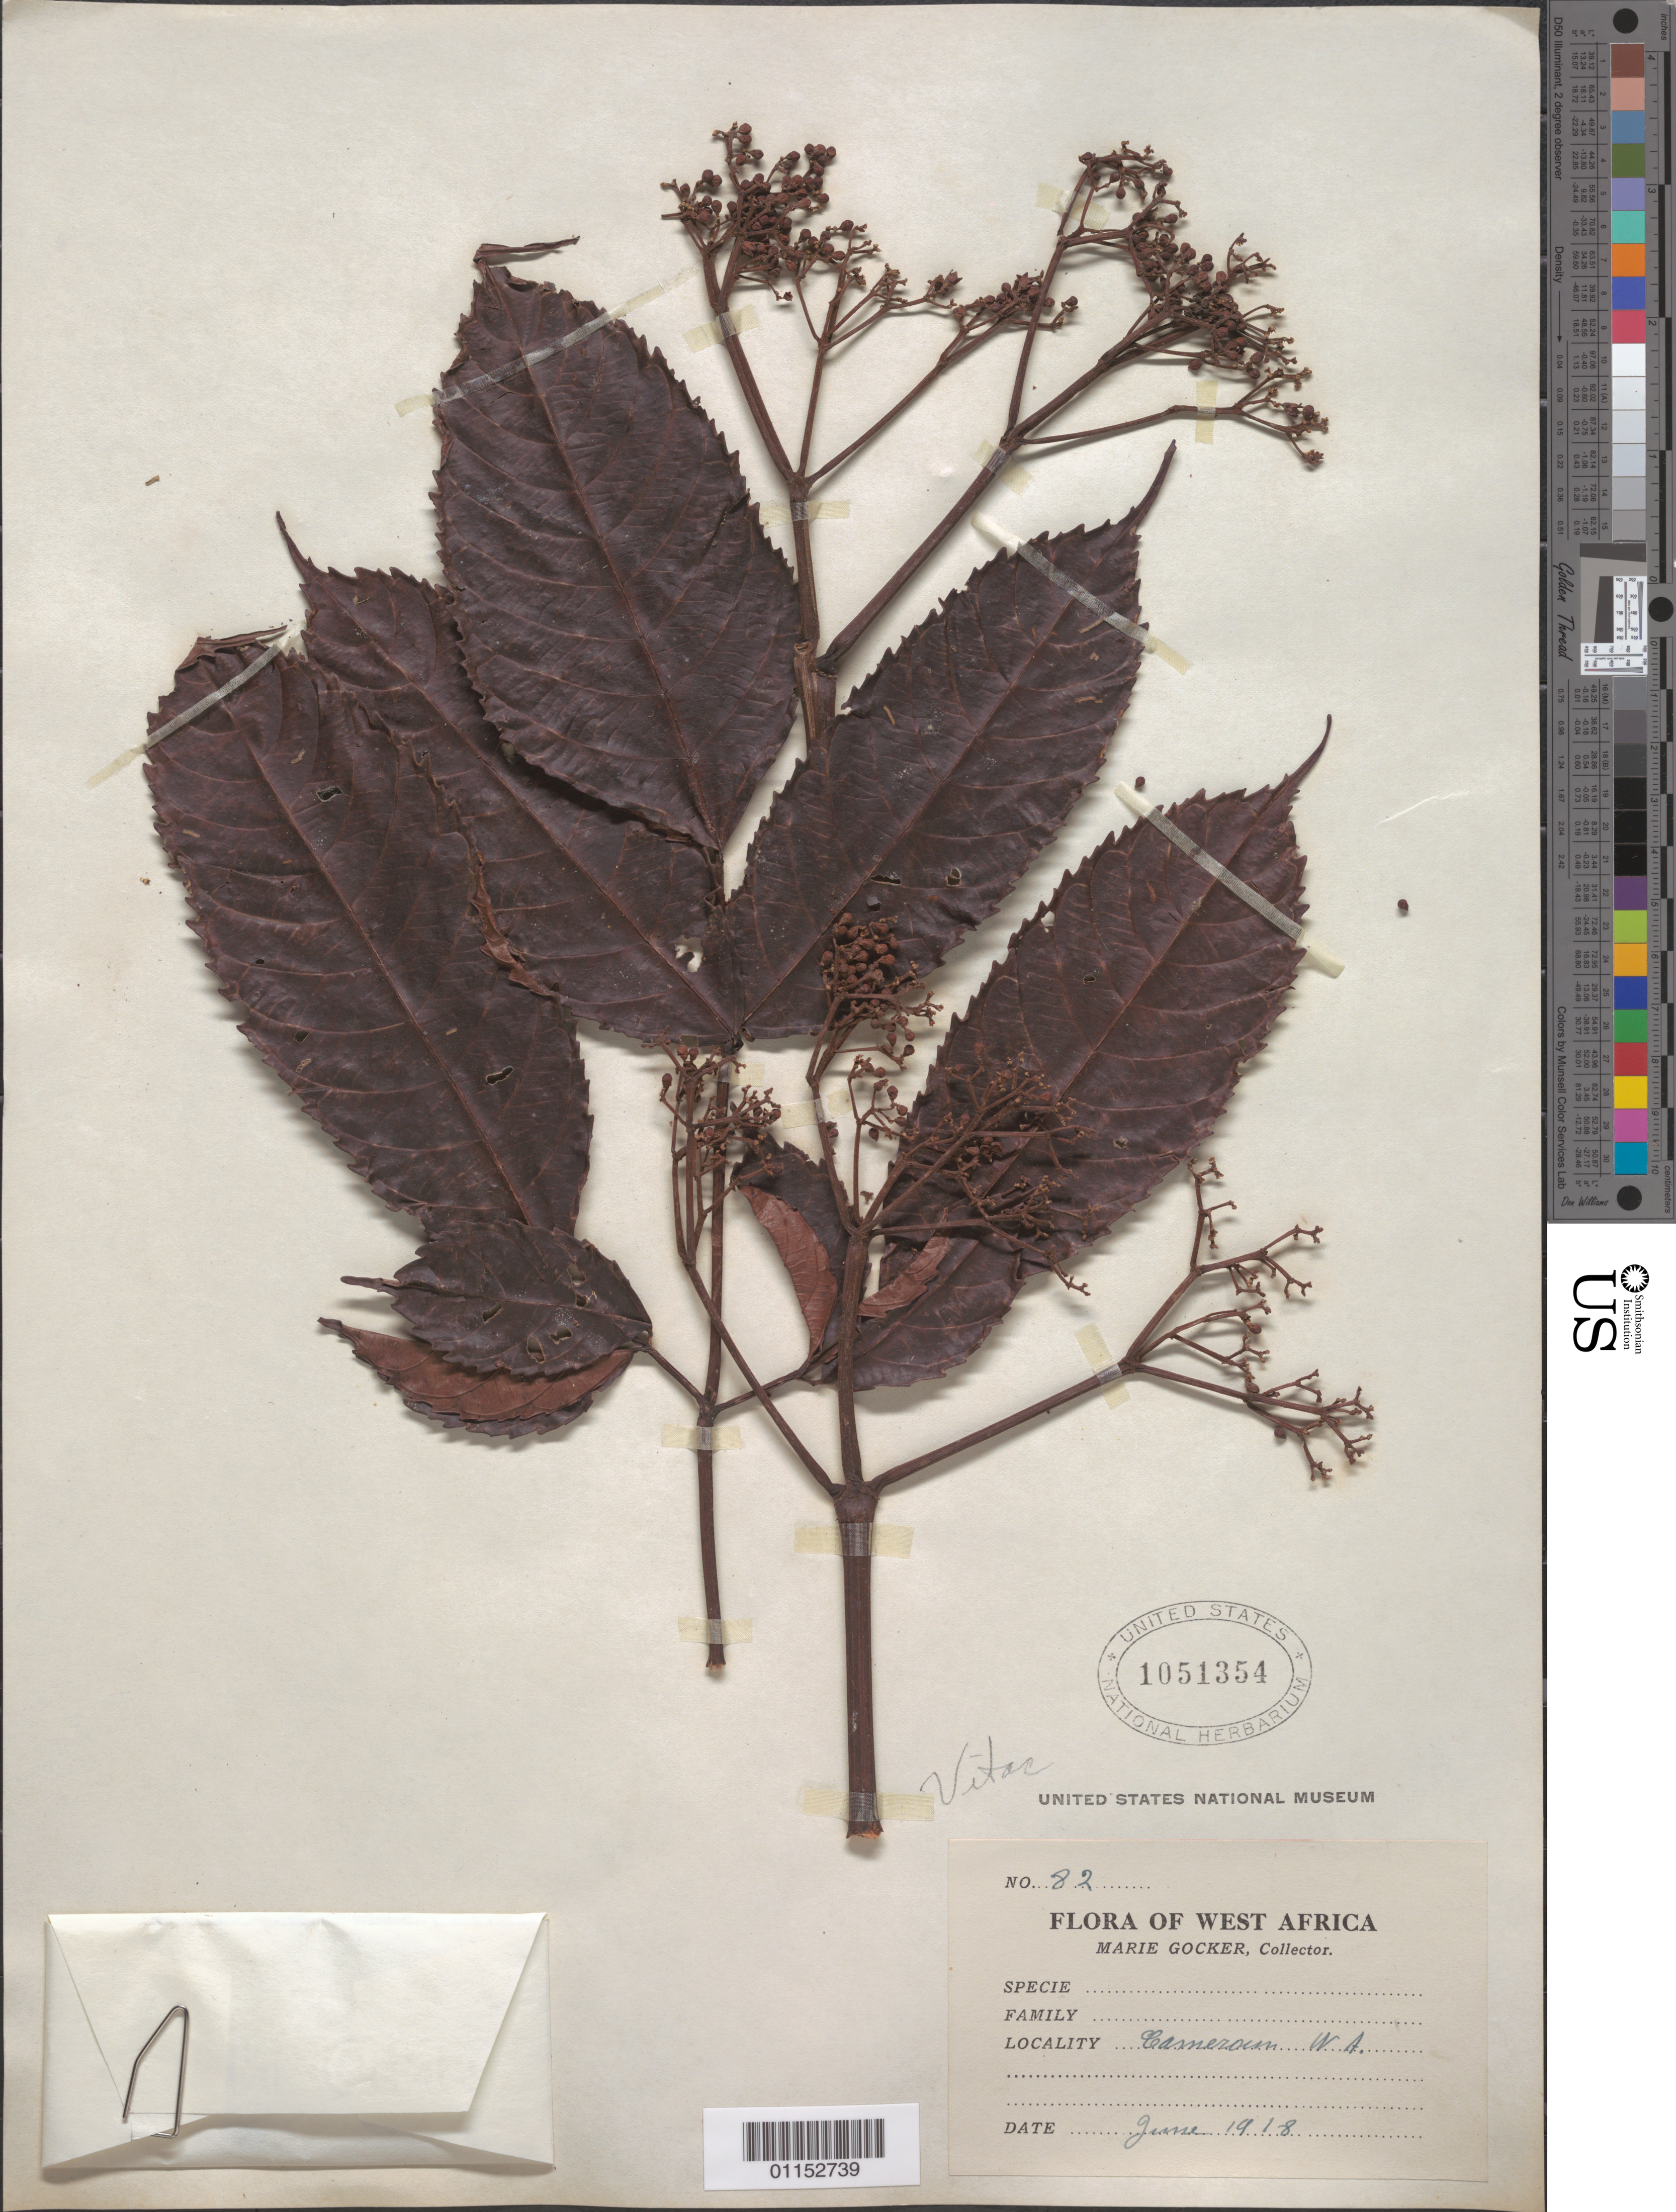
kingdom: Plantae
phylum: Tracheophyta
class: Magnoliopsida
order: Vitales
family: Vitaceae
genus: Leea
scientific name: Leea sp.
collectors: M. Gocker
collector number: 82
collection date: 1918-06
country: Cameroon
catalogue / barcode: US 1051354